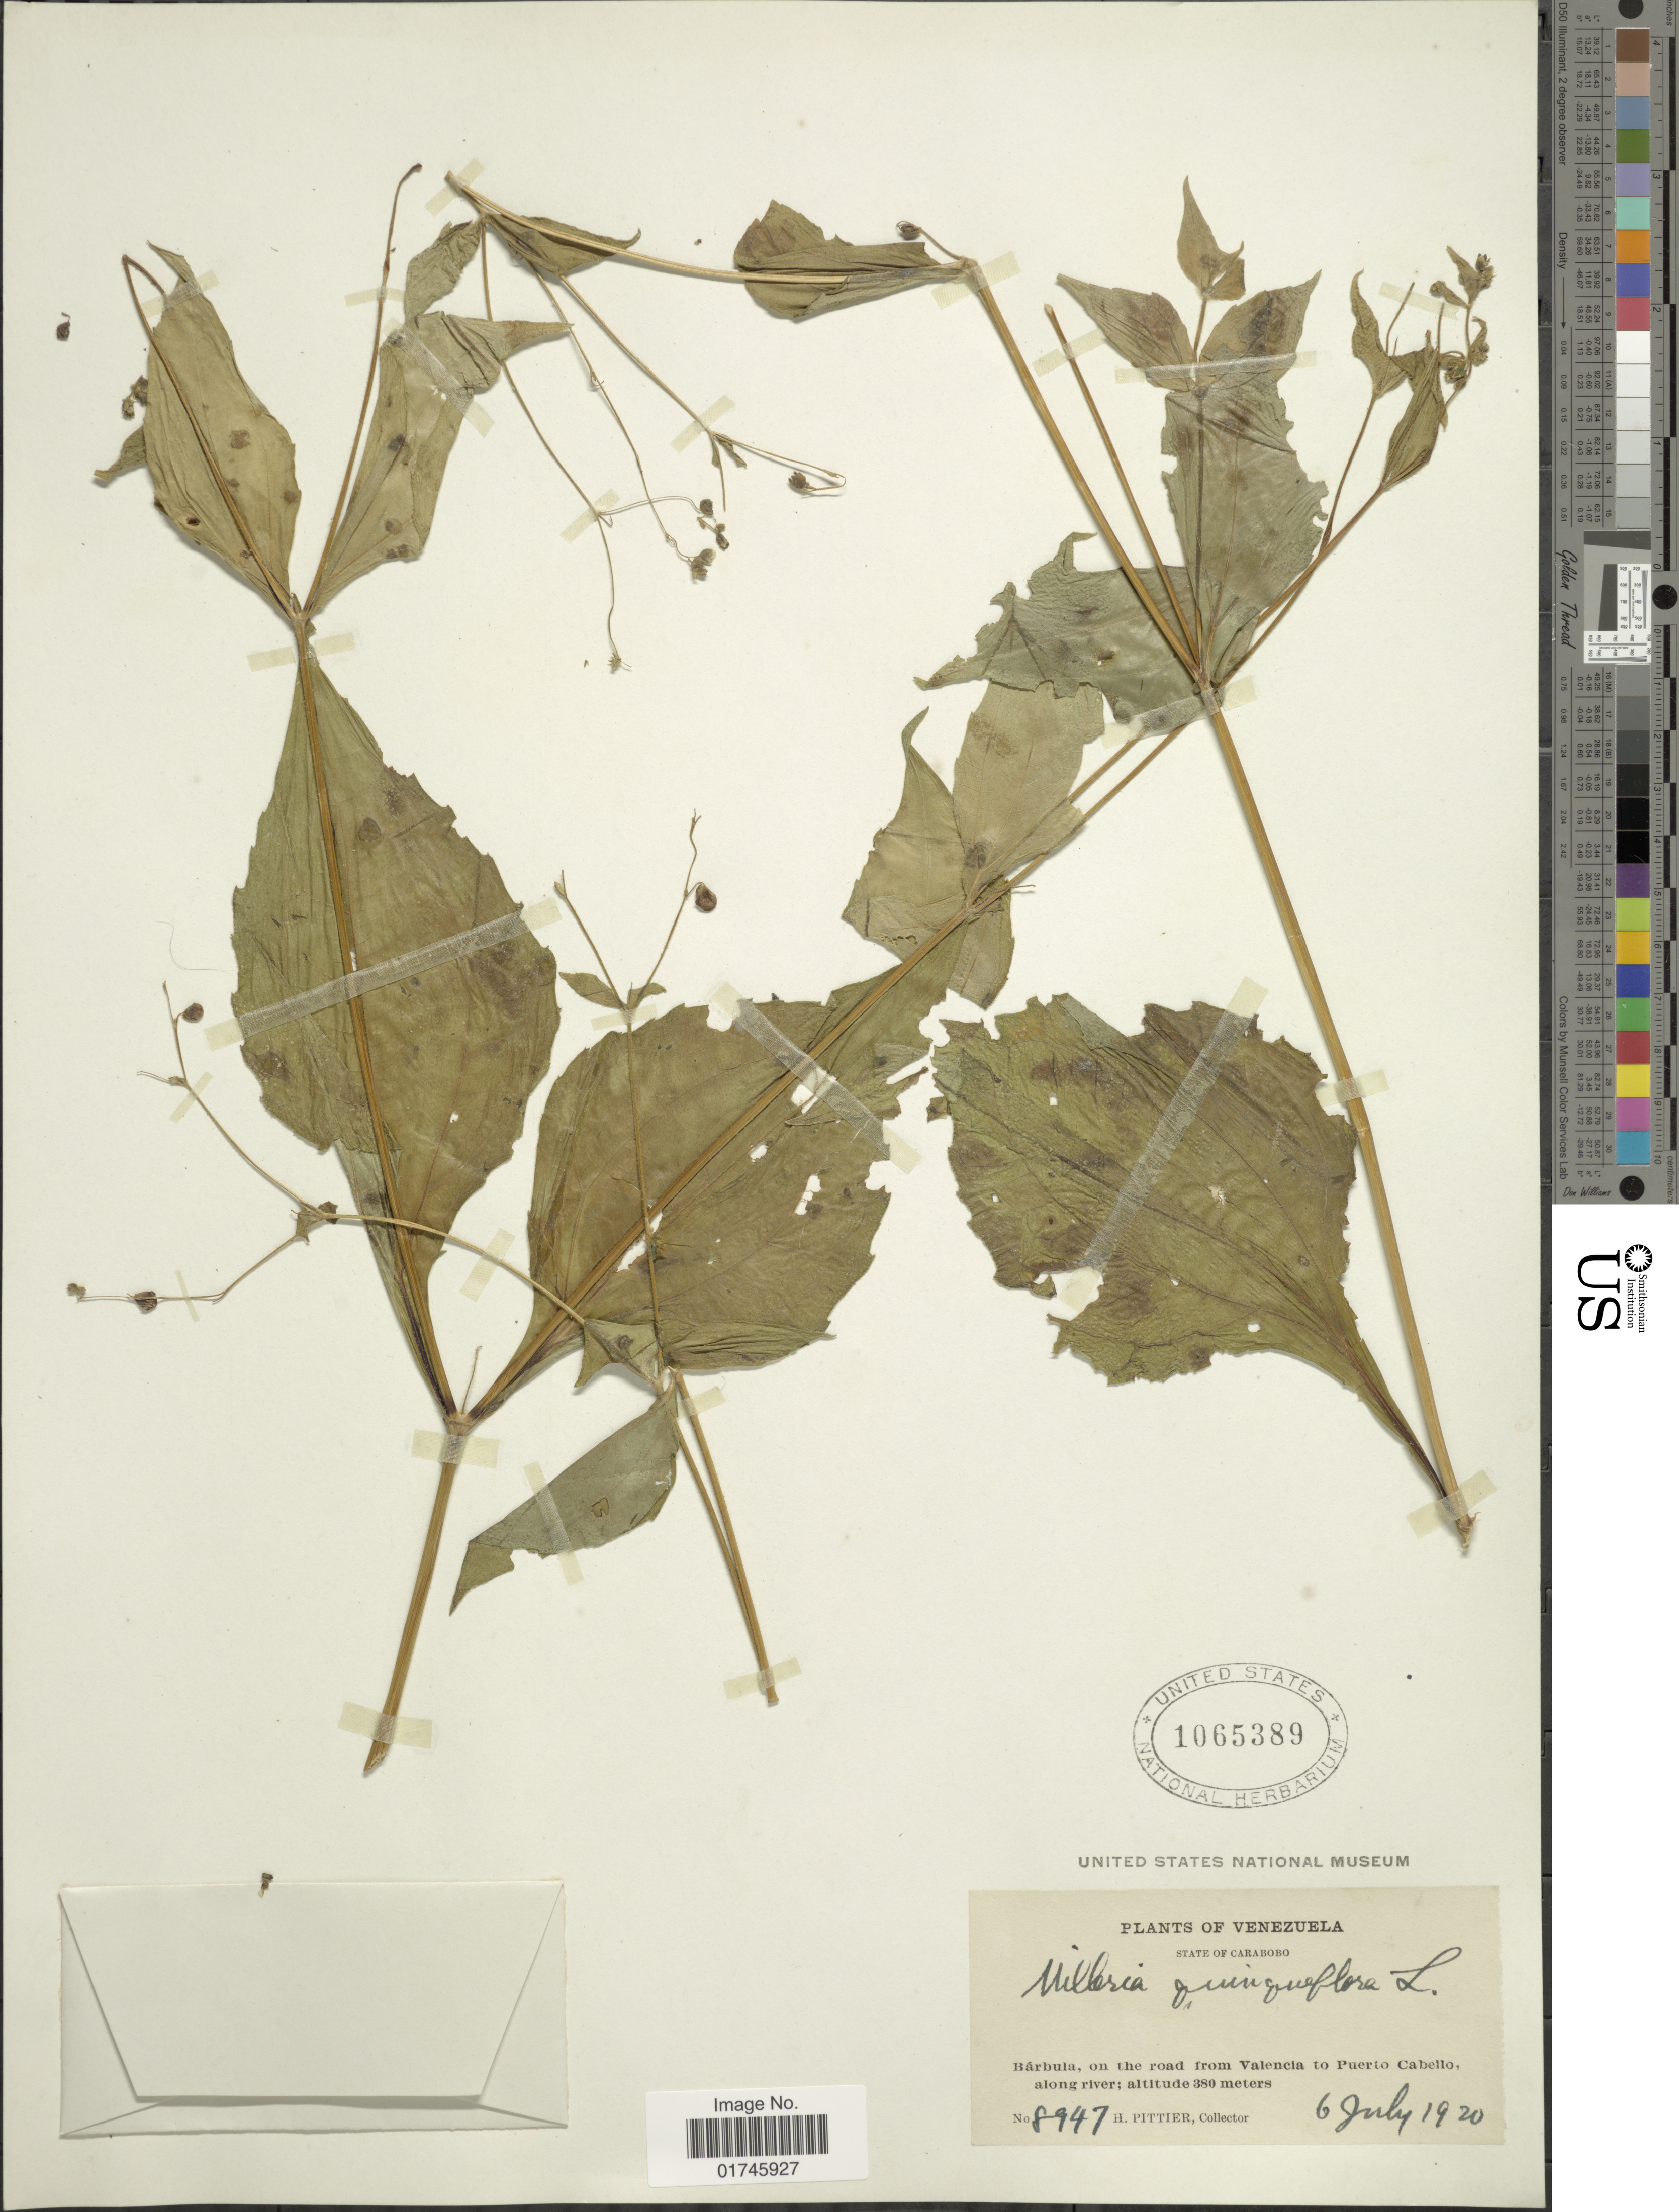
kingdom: Plantae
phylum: Tracheophyta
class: Magnoliopsida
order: Asterales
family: Asteraceae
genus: Milleria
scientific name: Milleria quinqueflora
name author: L.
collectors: H. F. Pittier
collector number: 8947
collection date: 1920-07-06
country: Venezuela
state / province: Carabobo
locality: State of Carabobo. Barbula, on the road from Valencia to Puerto Cabello along river,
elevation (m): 380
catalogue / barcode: US 1065389